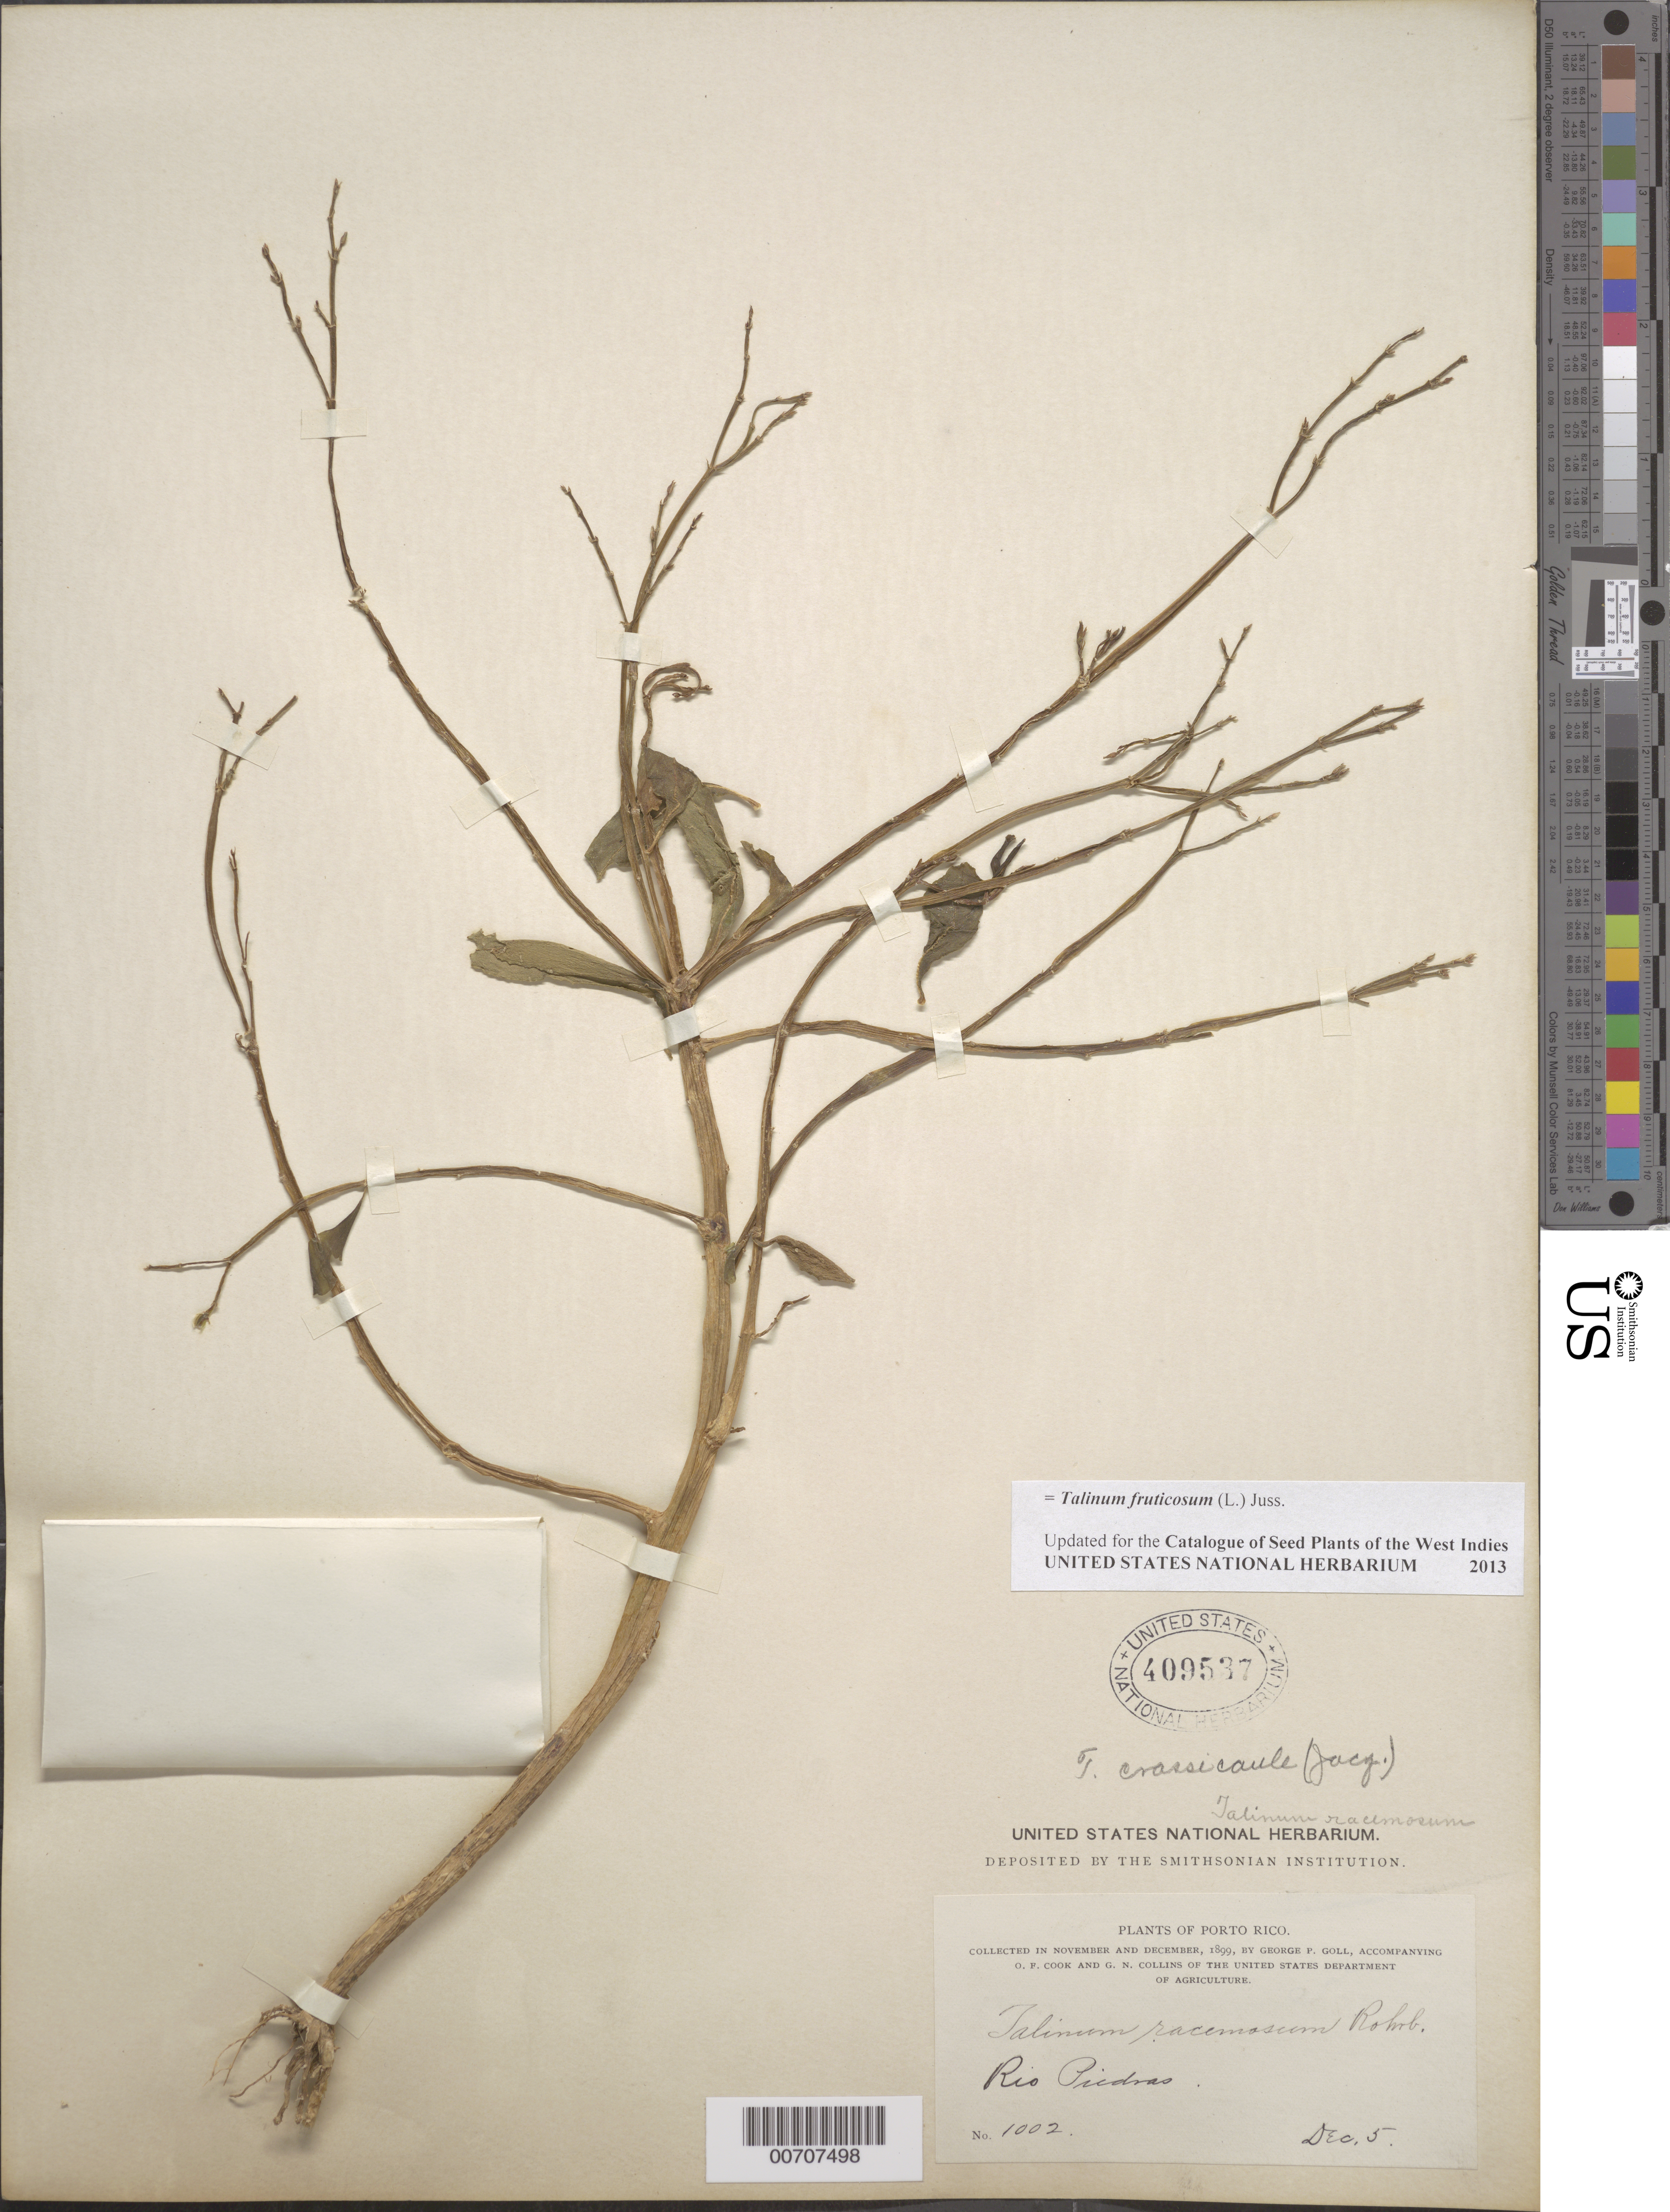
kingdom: Plantae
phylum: Tracheophyta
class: Magnoliopsida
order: Caryophyllales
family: Talinaceae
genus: Talinum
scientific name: Talinum fruticosum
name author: (L.) Juss.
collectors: G. Goll, O. F. Cook & G. Collins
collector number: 1002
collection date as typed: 05 Dec 1899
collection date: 1899-12-05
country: Puerto Rico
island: Greater Antilles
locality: Río Piedras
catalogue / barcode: US 409537